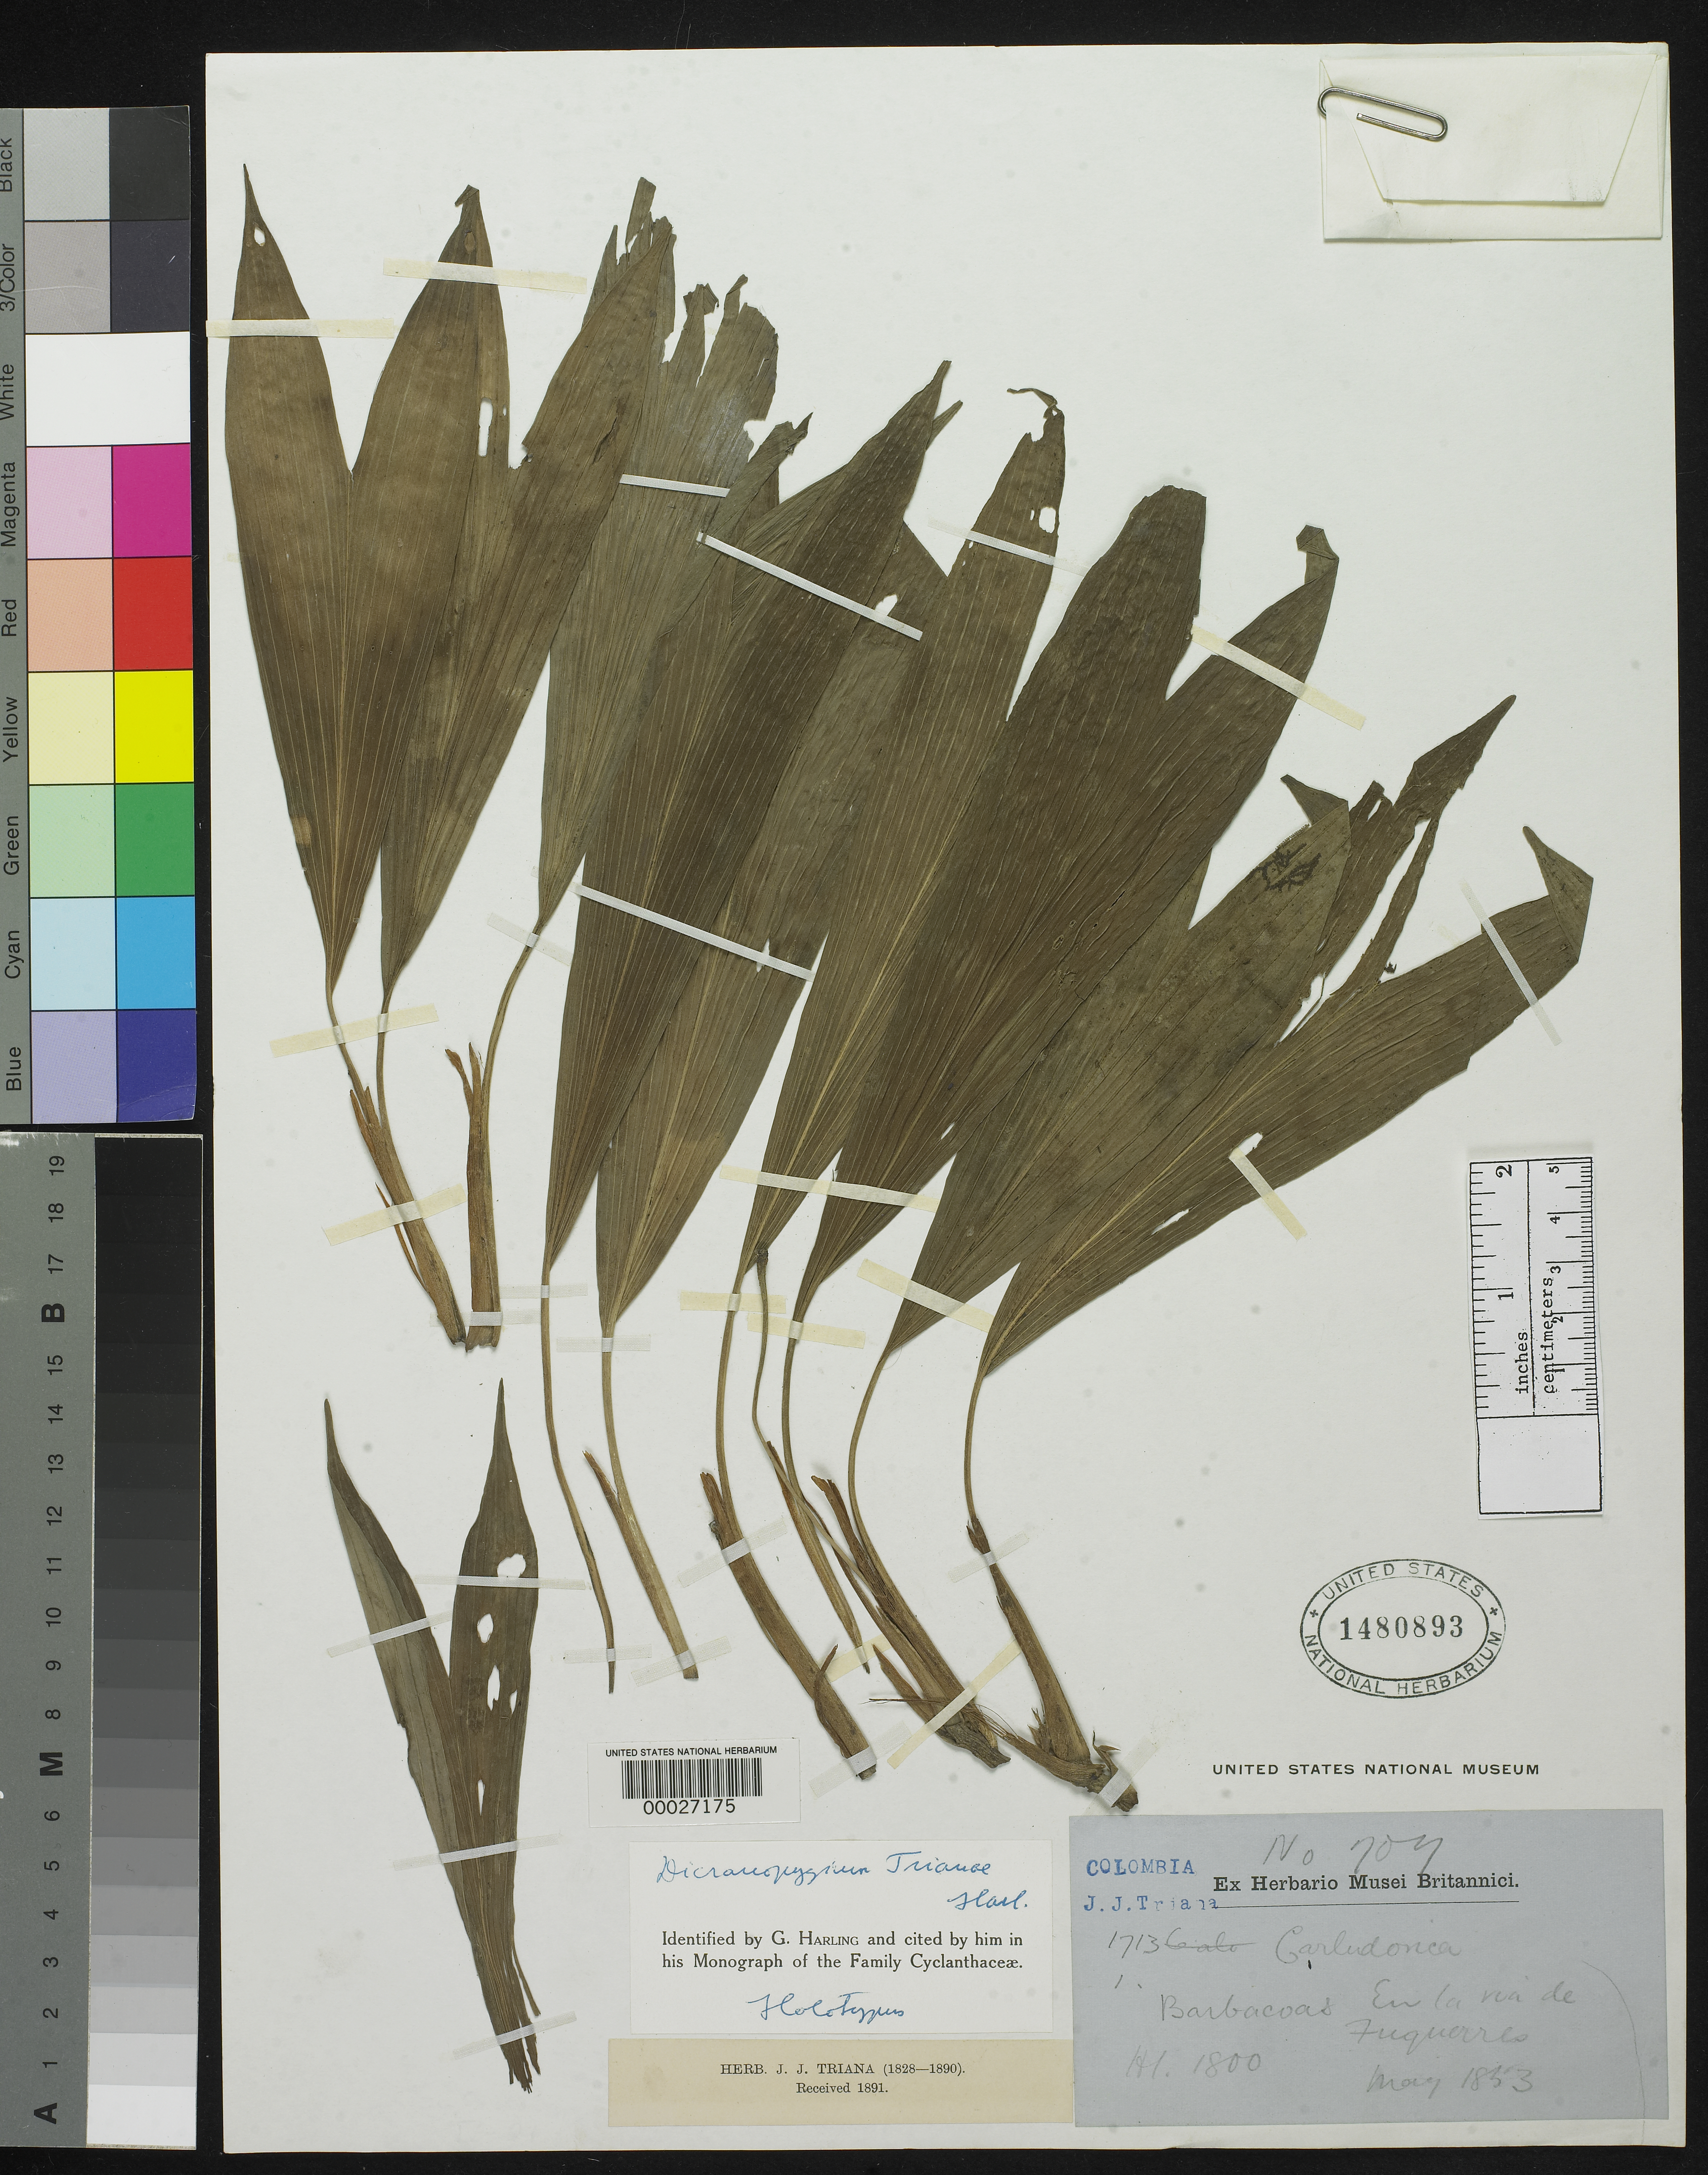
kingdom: Plantae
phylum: Tracheophyta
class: Liliopsida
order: Pandanales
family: Cyclanthaceae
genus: Dicranopygium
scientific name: Dicranopygium trianae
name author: Harling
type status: Holotype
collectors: J. J. Triana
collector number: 1713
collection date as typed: May 1853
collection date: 1853-05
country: Colombia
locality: Barbacoas en la Ria de Fuguerres.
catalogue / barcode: US 1480893